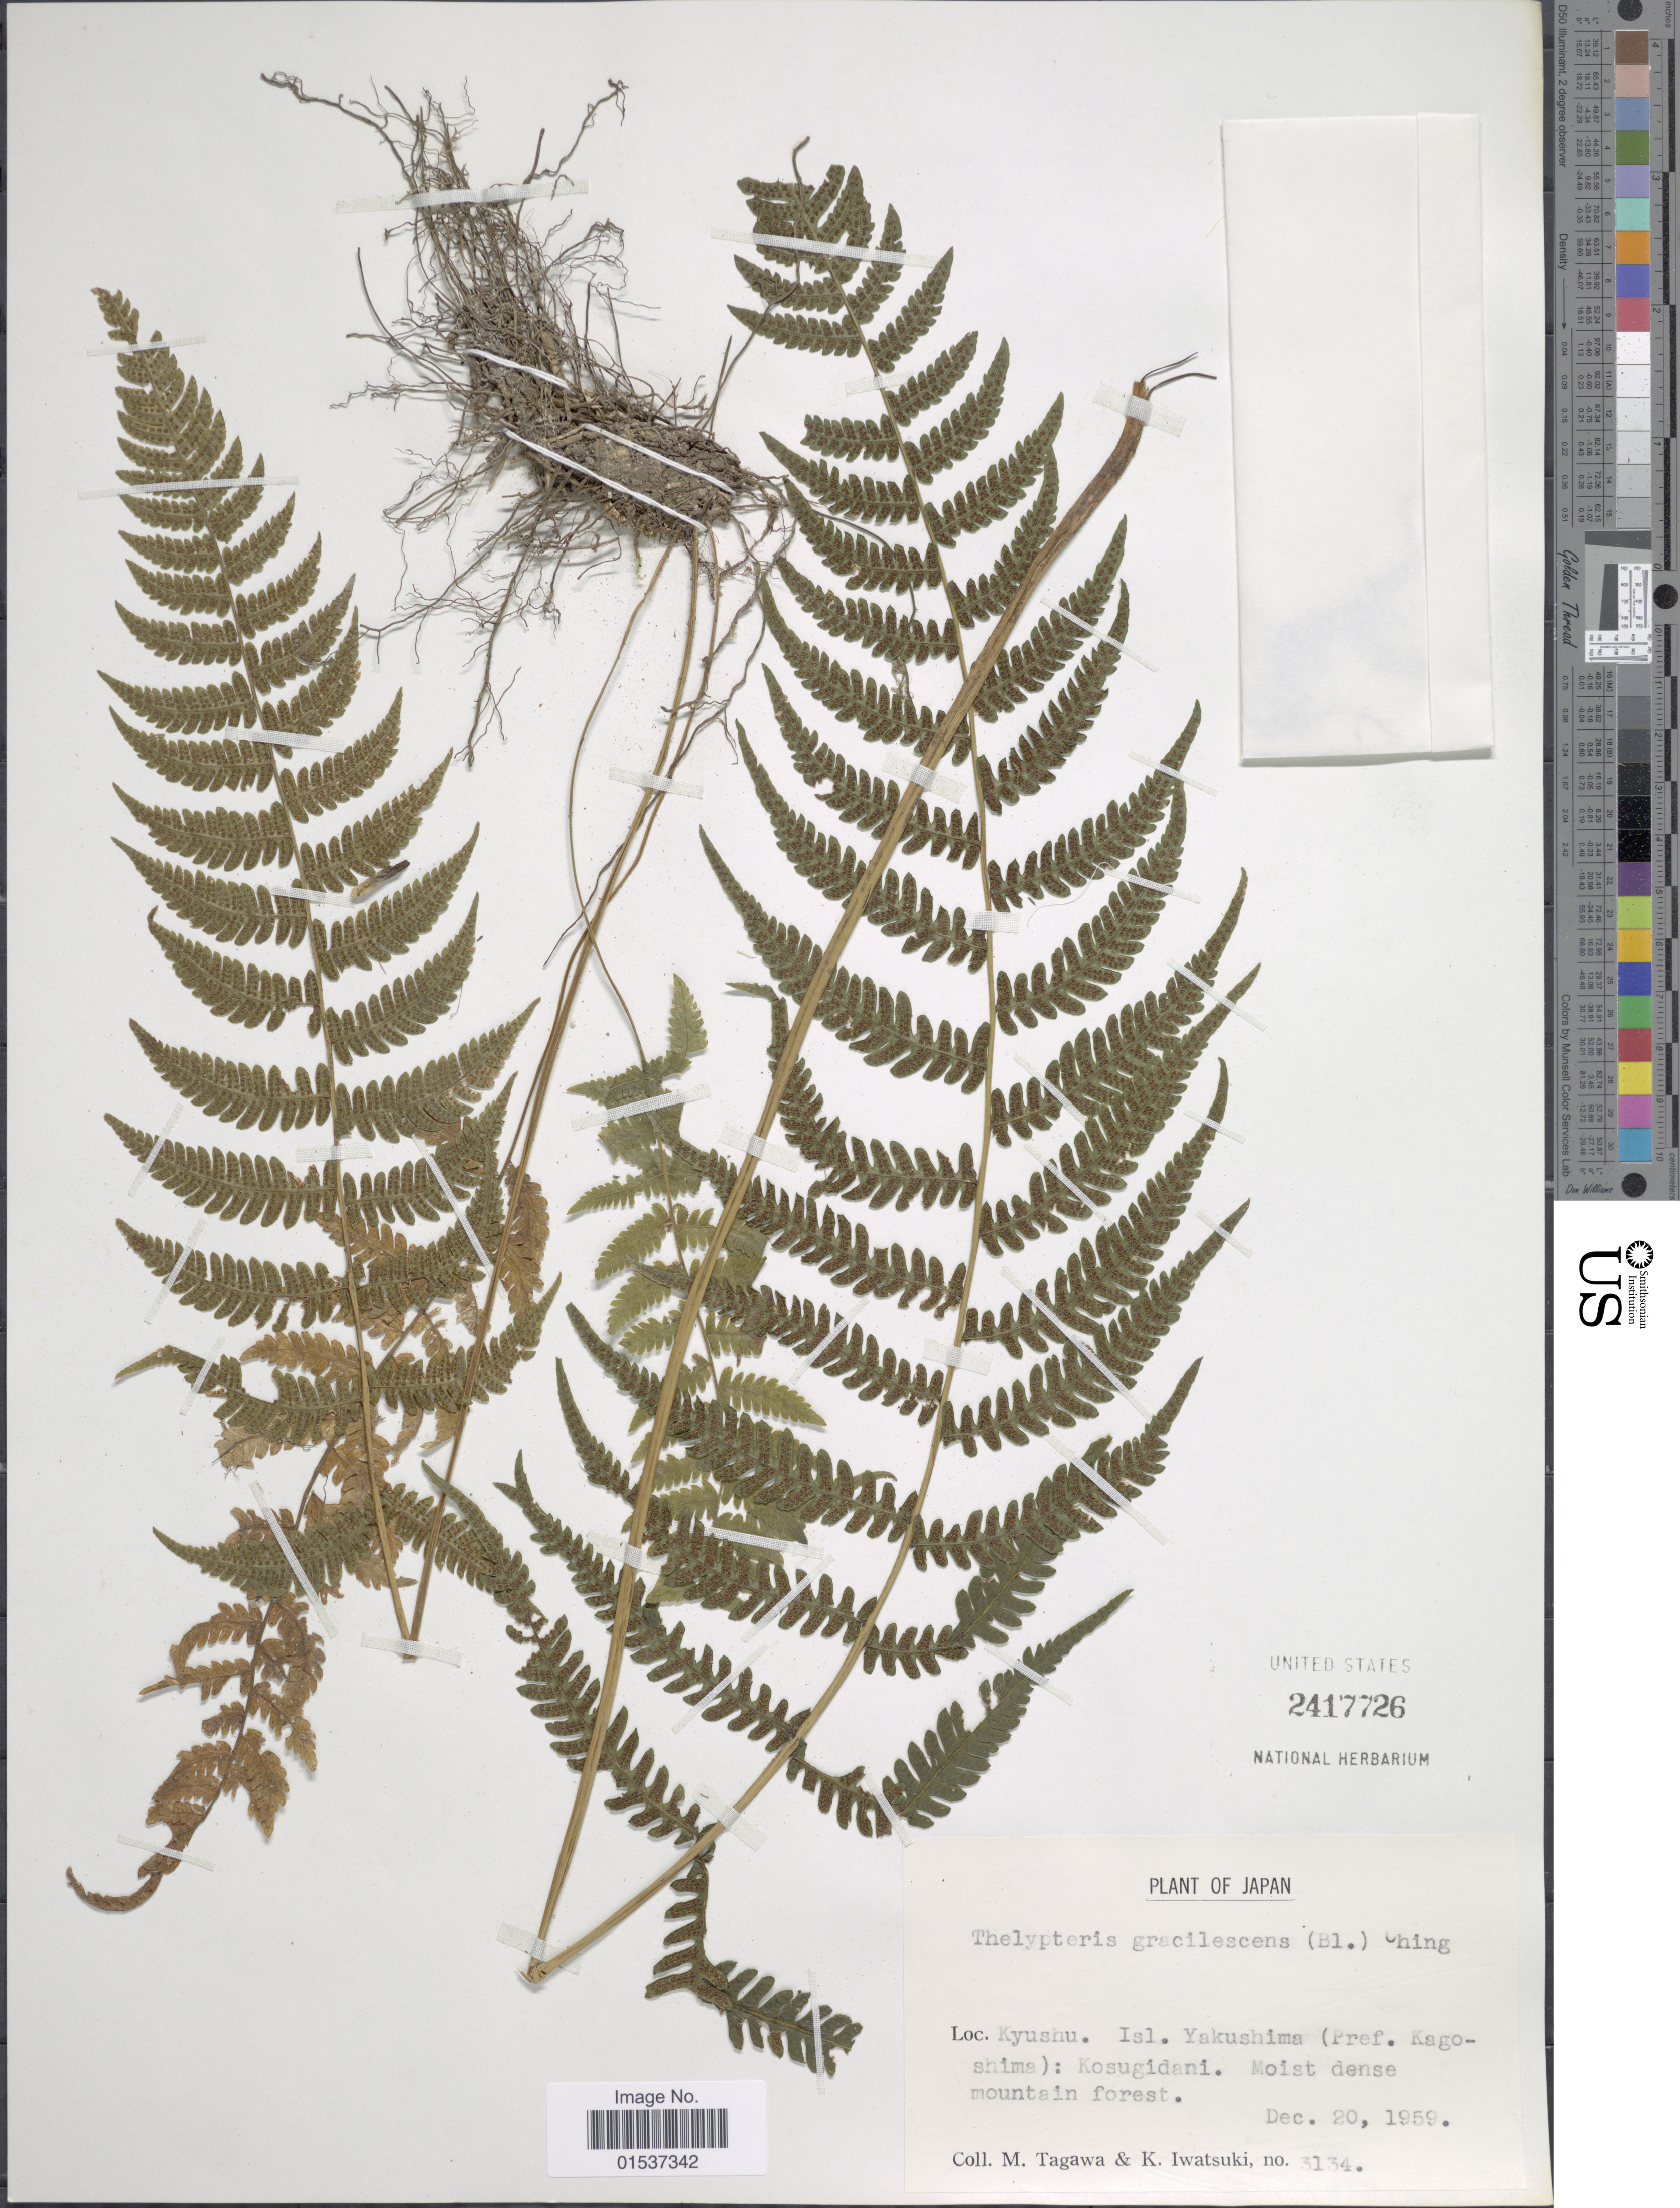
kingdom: Plantae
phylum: Tracheophyta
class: Polypodiopsida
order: Polypodiales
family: Thelypteridaceae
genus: Metathelypteris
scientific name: Metathelypteris gracilescens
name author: (Blume) Ching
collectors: M. Tagawa & K. Iwatsuki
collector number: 3134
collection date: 1959-12-20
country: Japan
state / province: Kagosima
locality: Kyushu. Isl. Yakushima (Pref, Kagoshima): Kosugidani.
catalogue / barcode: US 2417726